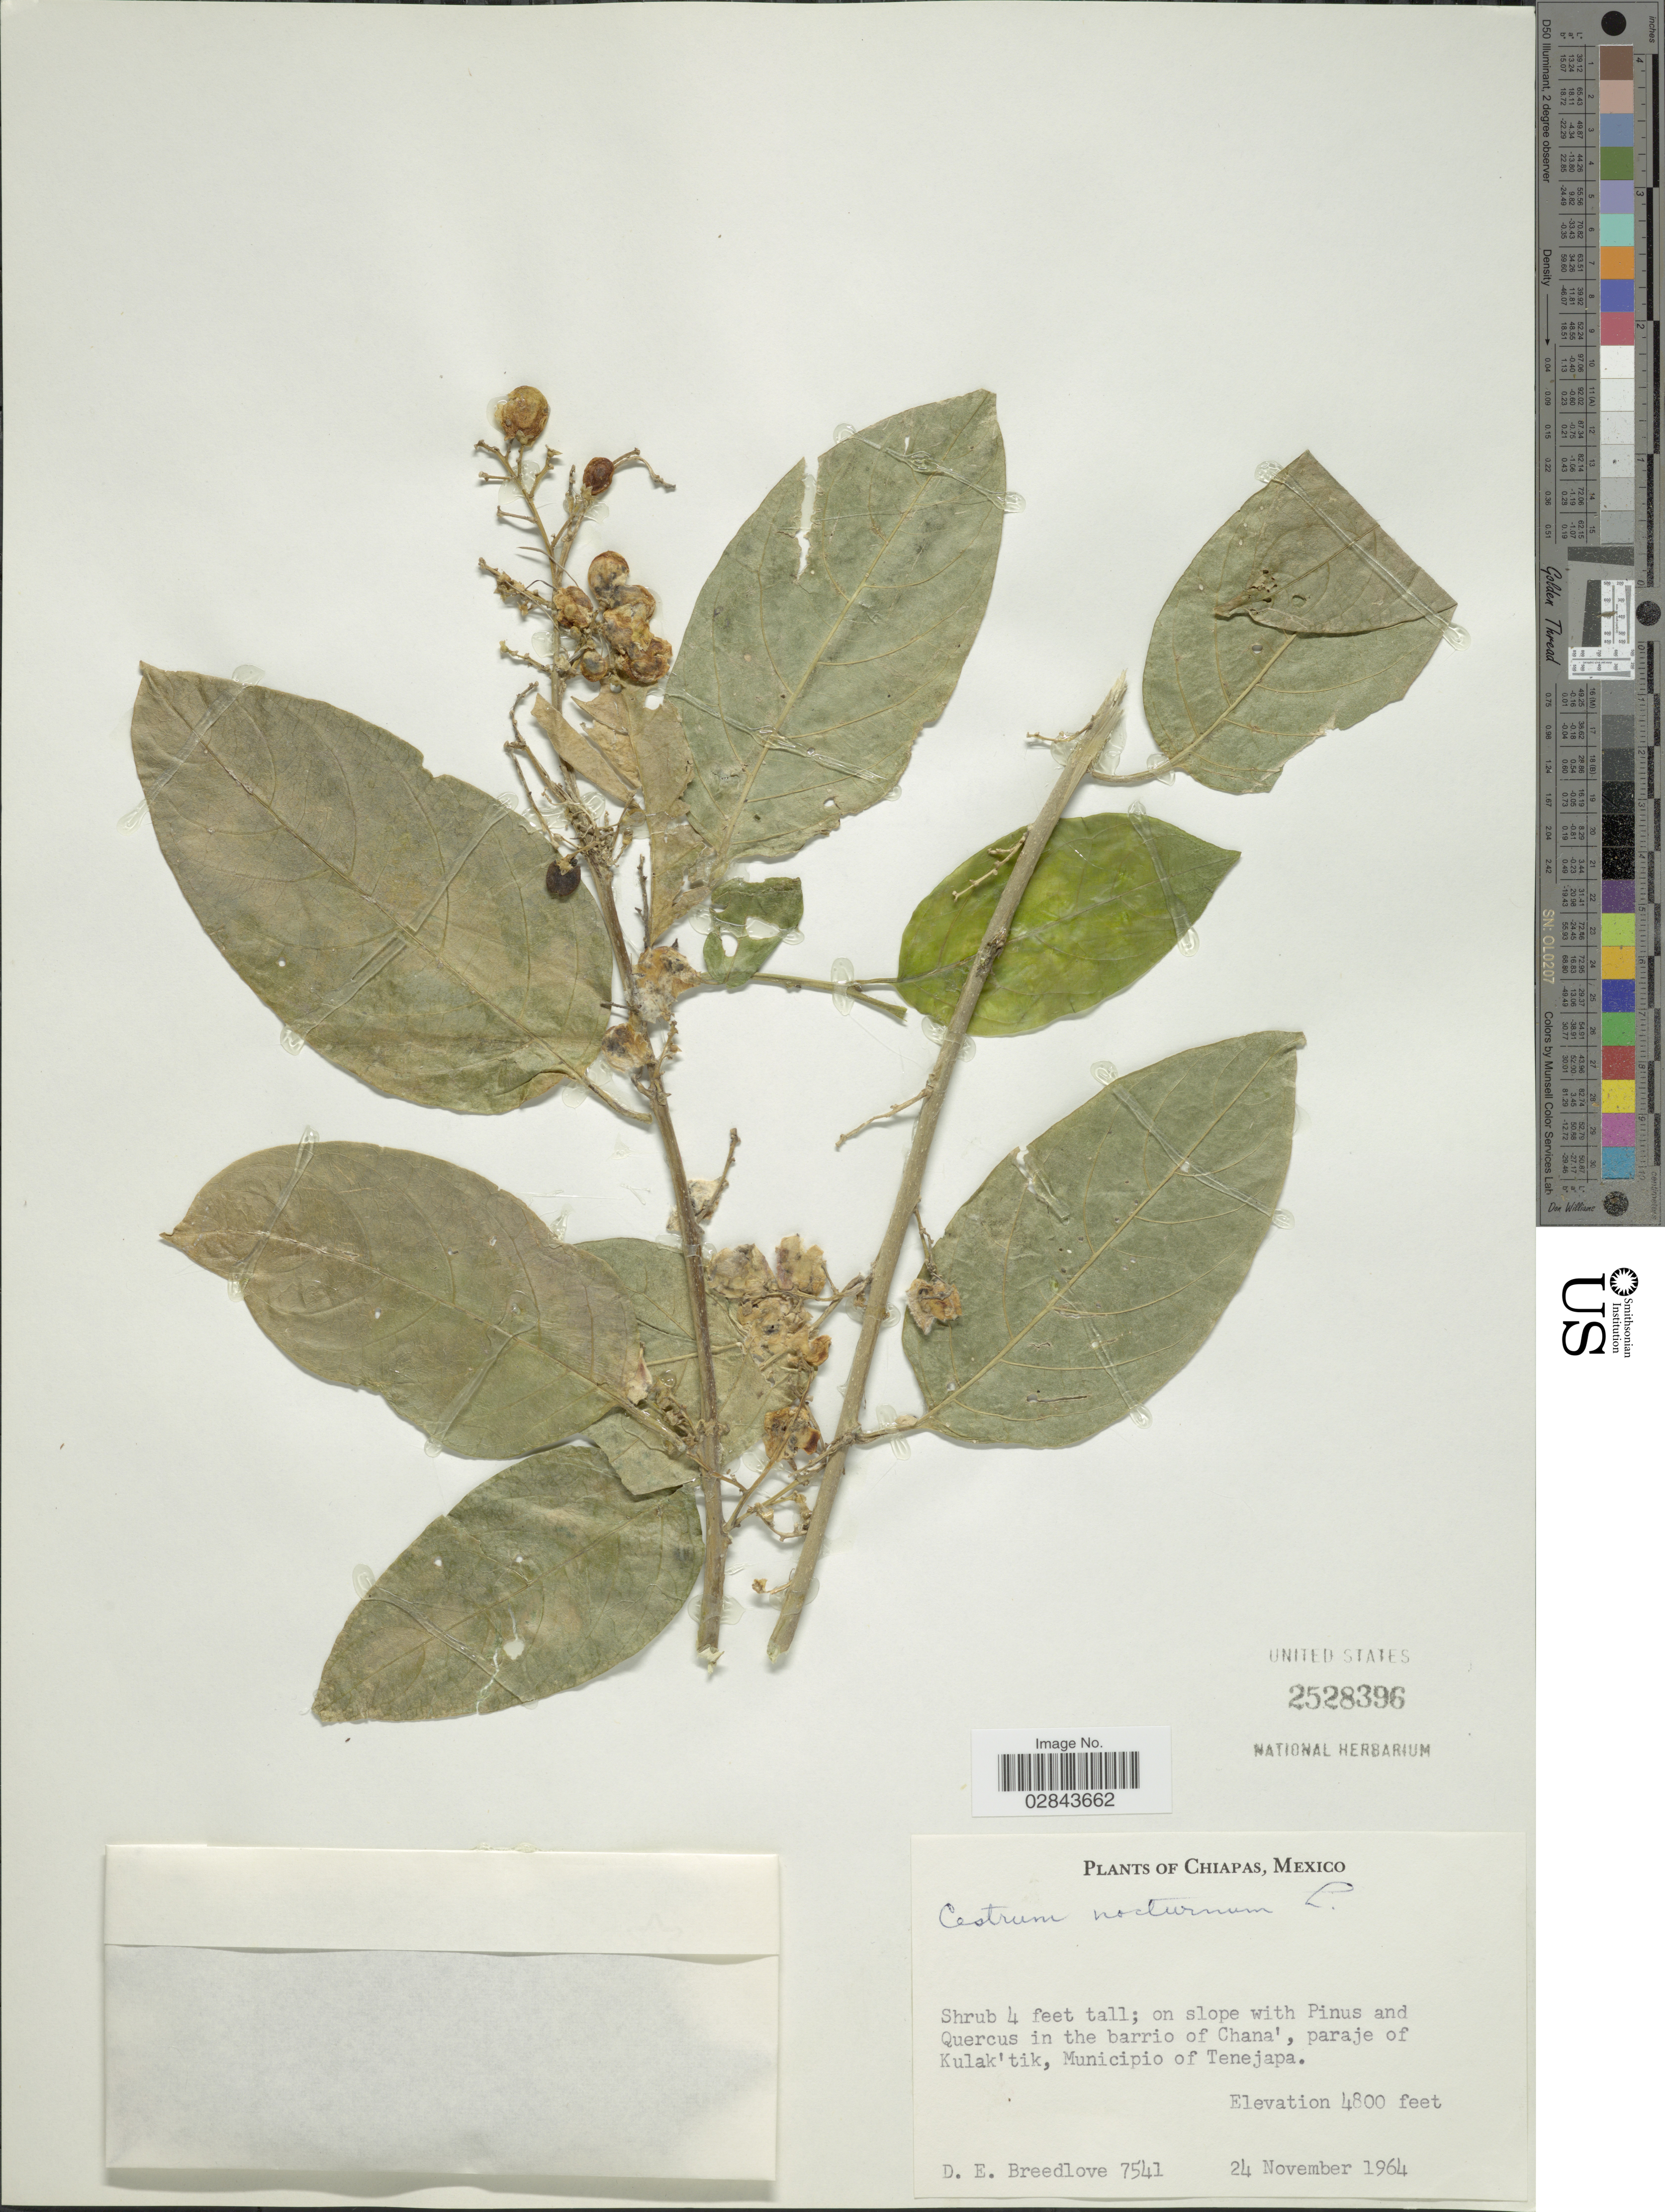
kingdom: Plantae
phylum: Tracheophyta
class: Magnoliopsida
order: Solanales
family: Solanaceae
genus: Cestrum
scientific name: Cestrum nocturnum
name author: L.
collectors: D. E. Breedlove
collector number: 7541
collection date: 1964-11-24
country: Mexico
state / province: Chiapas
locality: On slope with Pinus and Quercus in the barrio of Chana', paraje of Kulak'tik, Municipio of Tenejapa.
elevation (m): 1463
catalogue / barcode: US 2528396